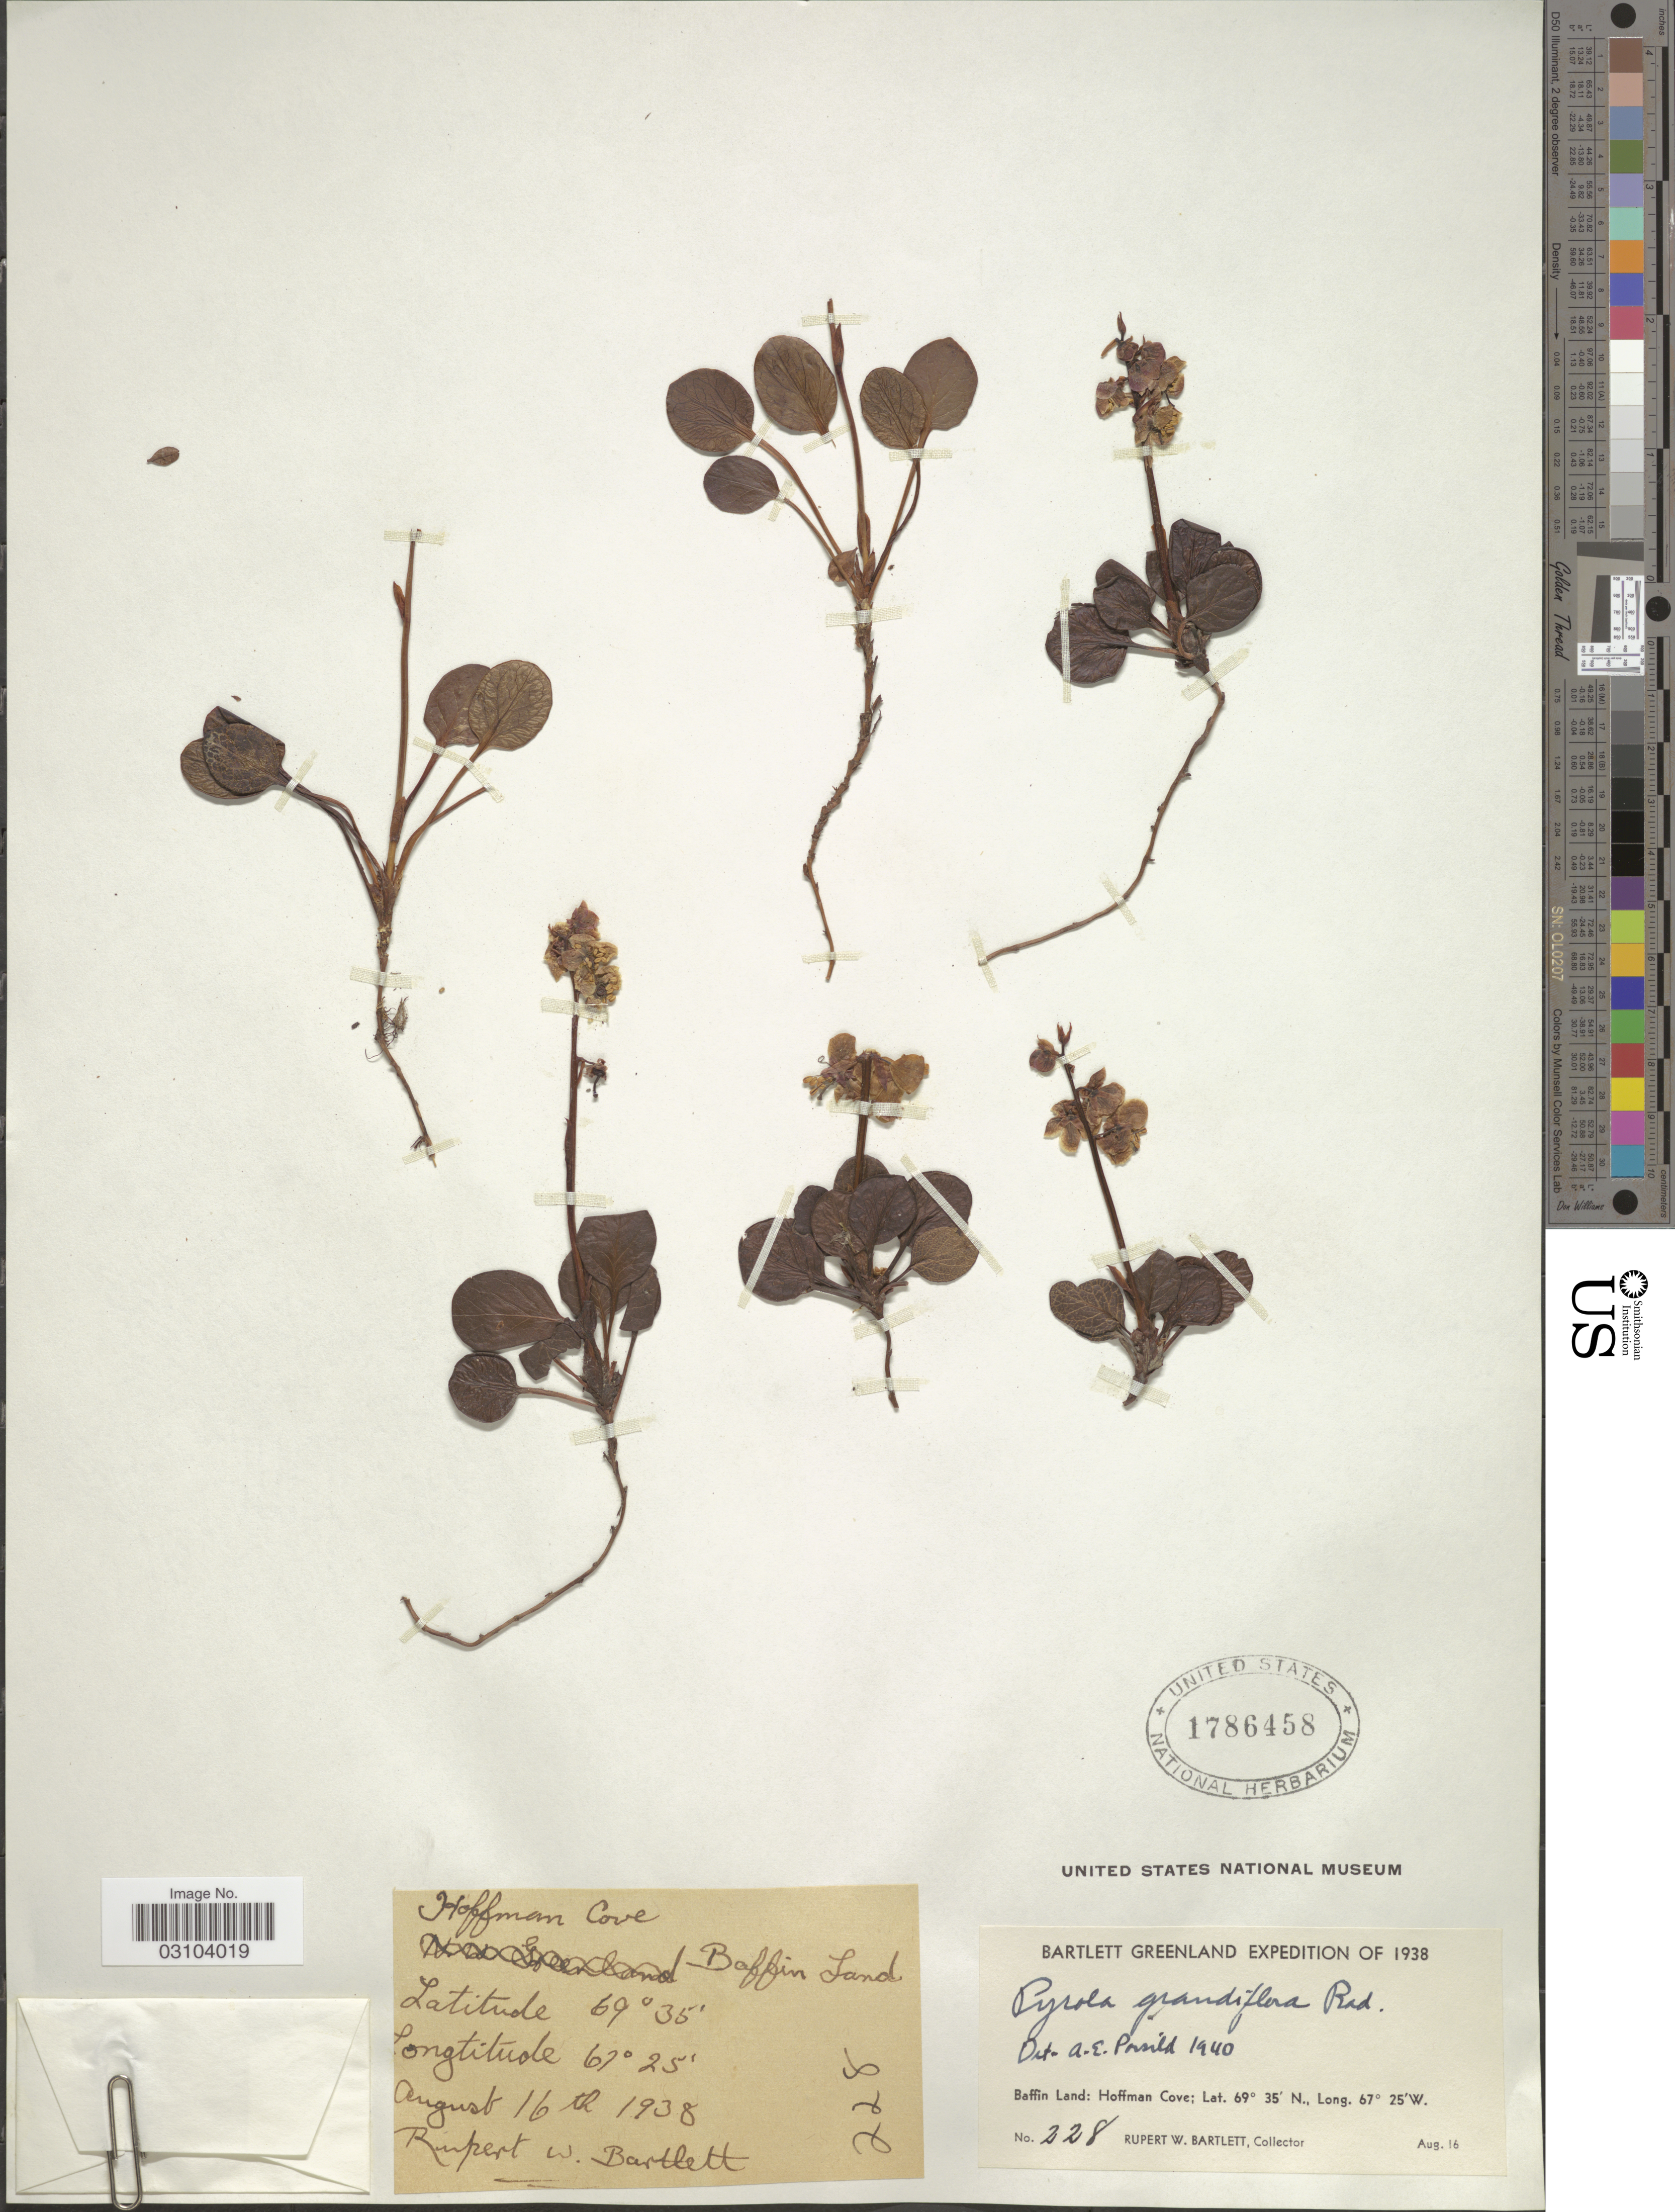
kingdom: Plantae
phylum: Tracheophyta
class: Magnoliopsida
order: Ericales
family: Ericaceae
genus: Pyrola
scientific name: Pyrola grandiflora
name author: Radius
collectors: R. W. Bartlett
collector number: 228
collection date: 1938-08-16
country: Canada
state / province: Nunavut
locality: Baffin Land: Hoffman Cove.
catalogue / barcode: US 1786458